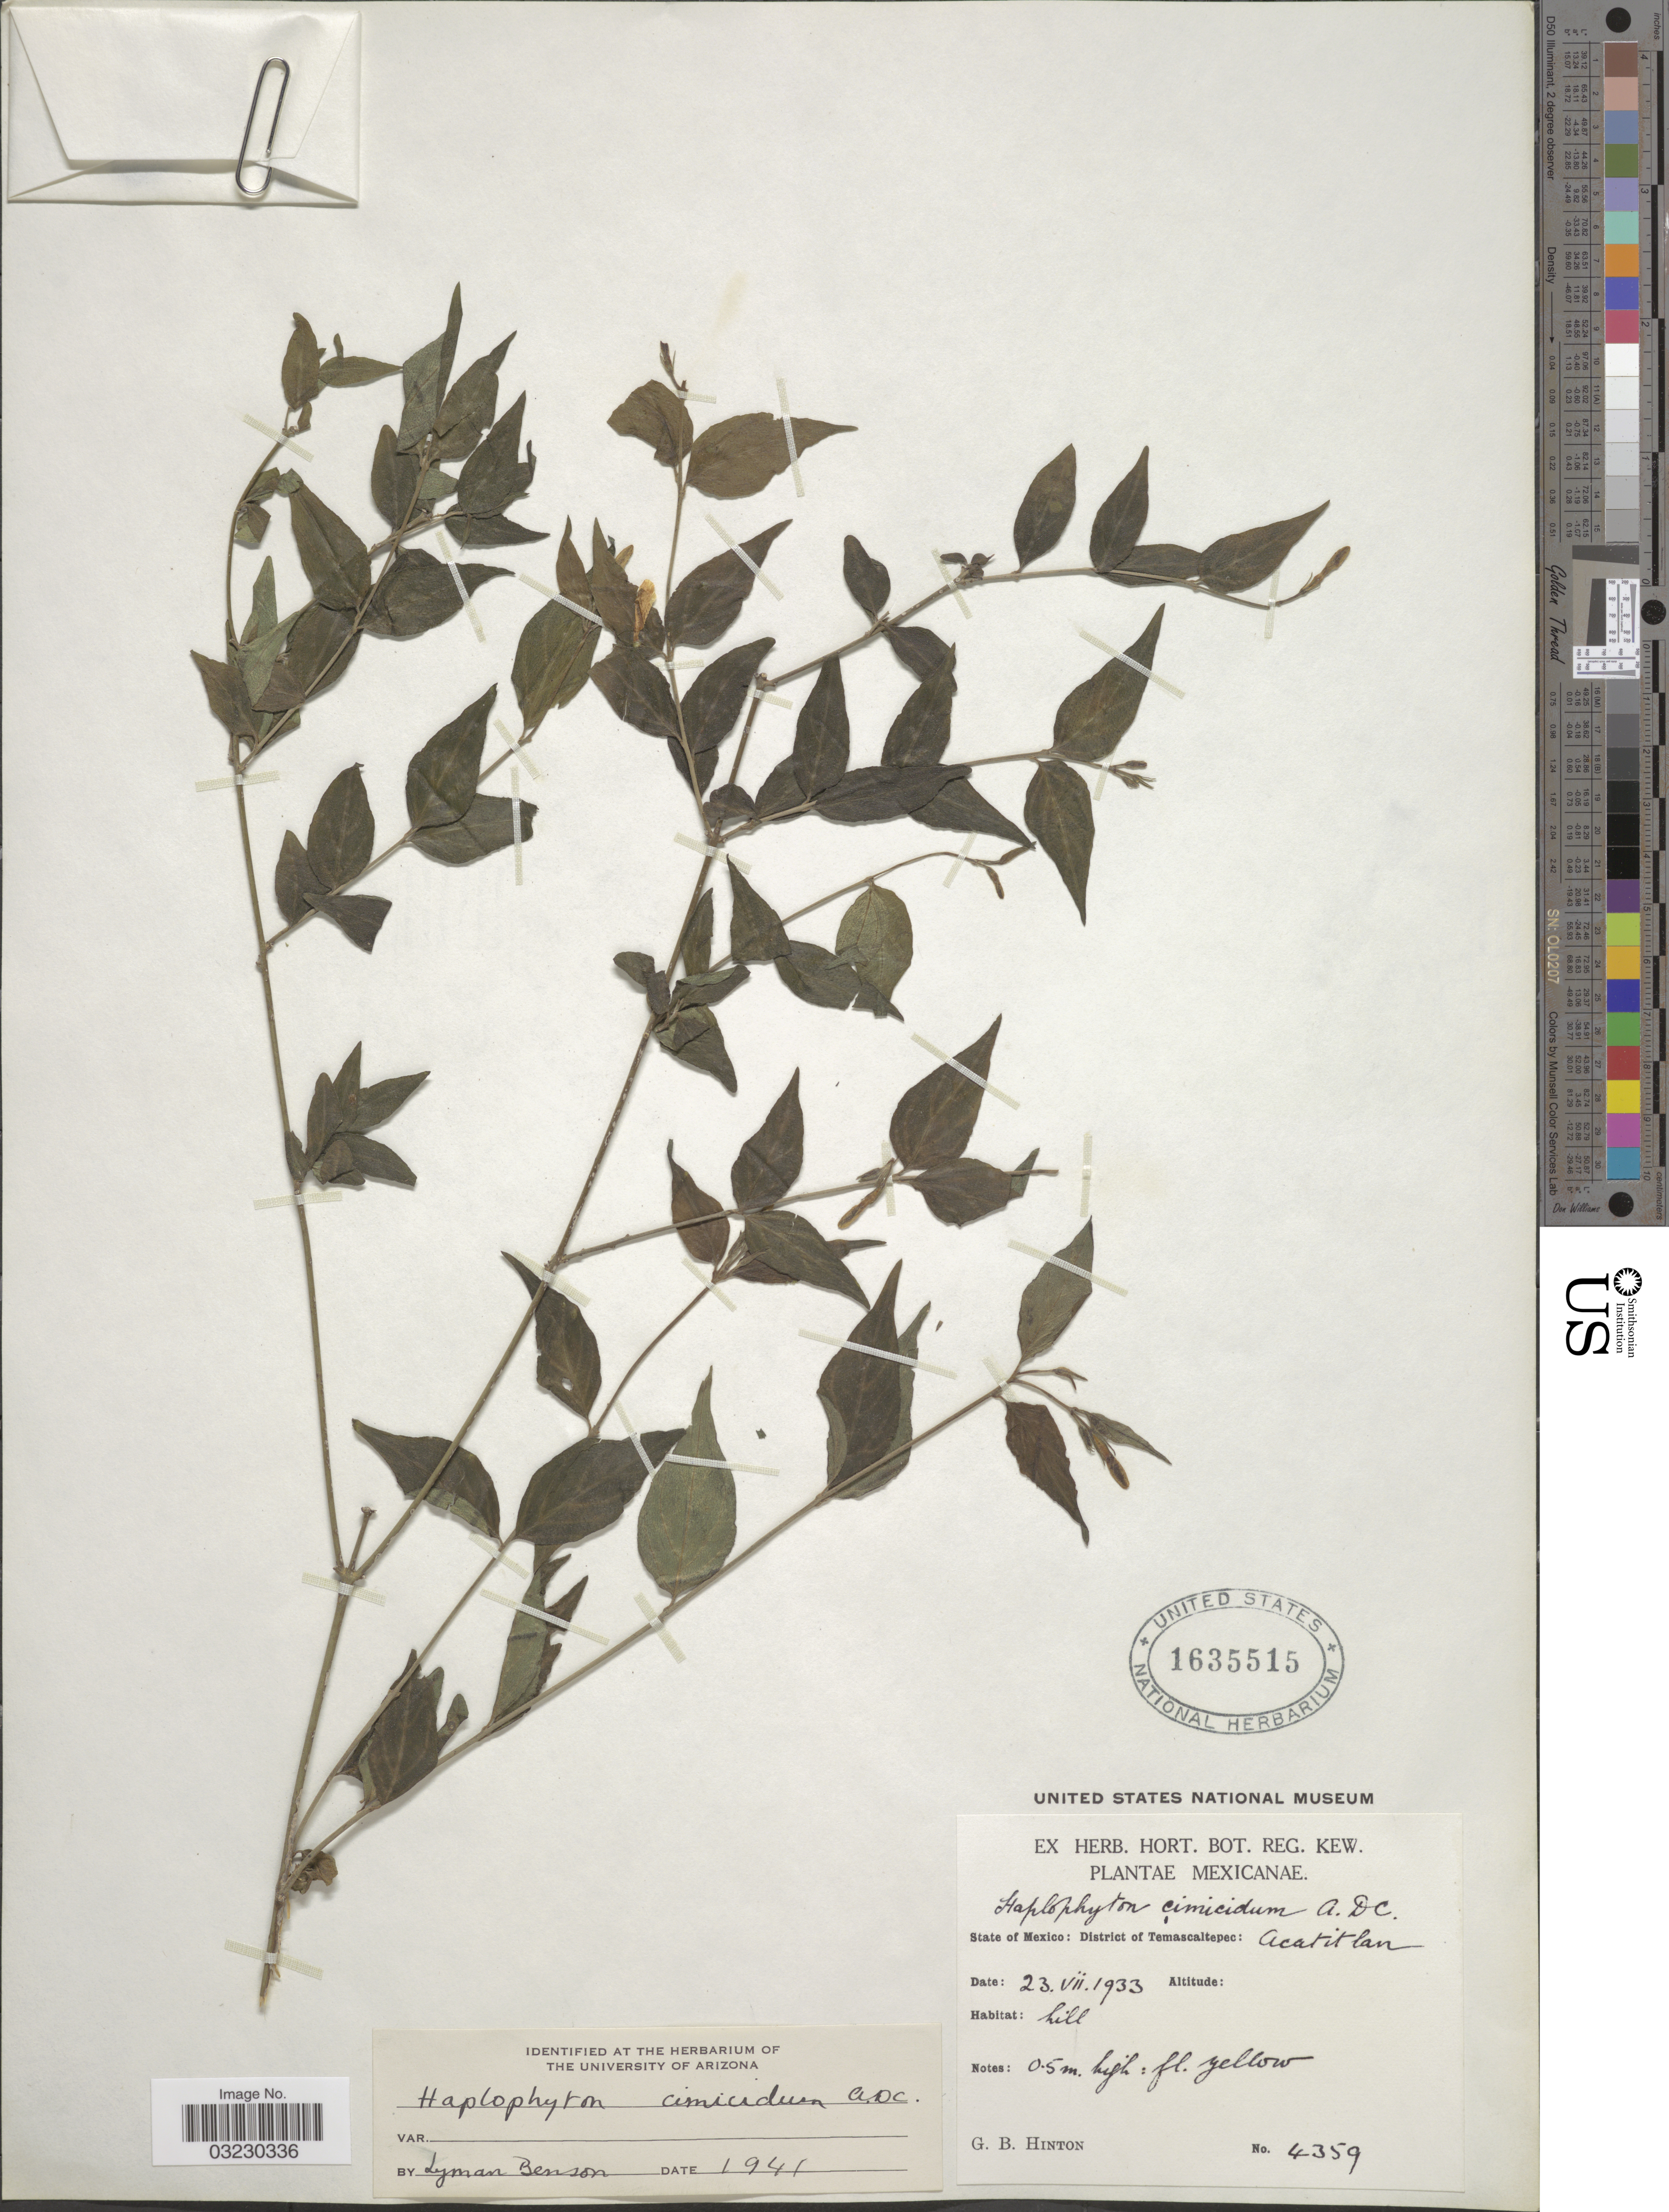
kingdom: Plantae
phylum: Tracheophyta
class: Magnoliopsida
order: Gentianales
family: Apocynaceae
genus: Haplophyton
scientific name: Haplophyton cimicidum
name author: A. DC.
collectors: G. B. Hinton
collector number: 4359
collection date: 1933-07-23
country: Mexico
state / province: México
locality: State of Mexico: District of Temascaltepec: Acatitlan.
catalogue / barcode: US 1635515